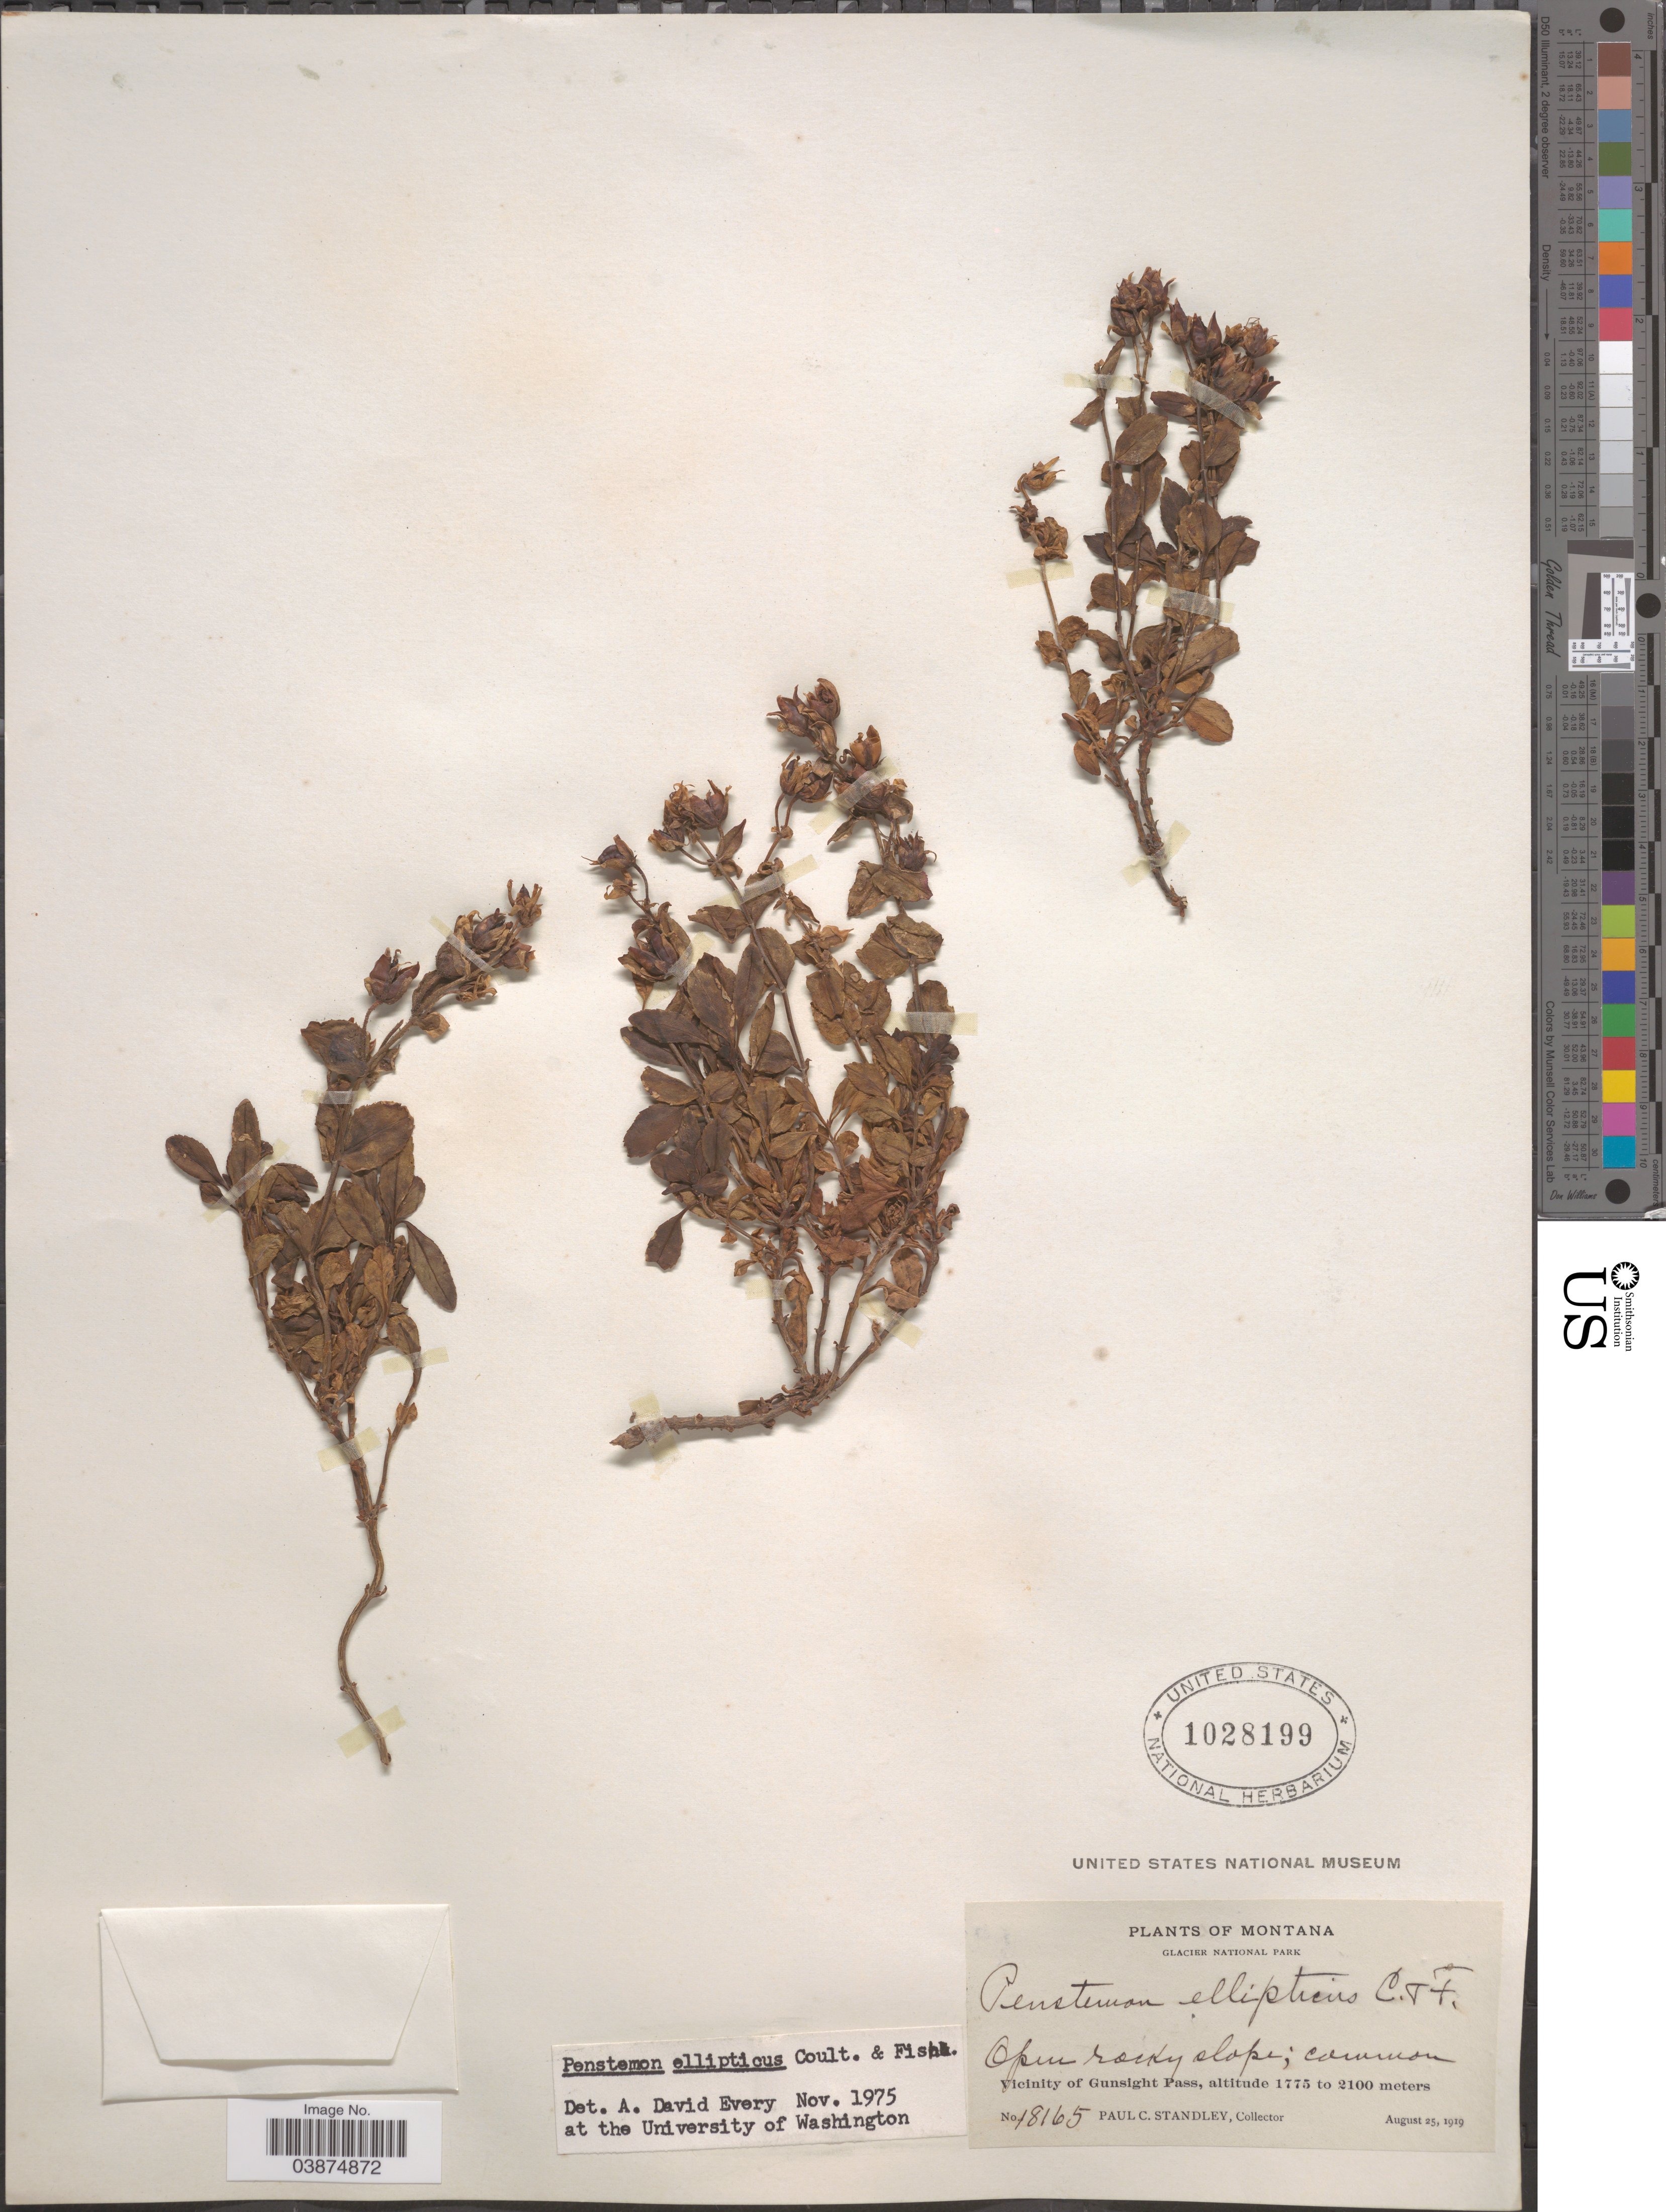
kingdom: Plantae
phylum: Tracheophyta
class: Magnoliopsida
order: Lamiales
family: Plantaginaceae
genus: Penstemon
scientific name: Penstemon ellipticus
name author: Greene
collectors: P. C. Standley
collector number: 18165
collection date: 1919-08-25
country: United States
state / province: Montana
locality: Glacier National Park. Vicinity of Gunsight Pass.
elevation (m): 1775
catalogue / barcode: US 1028199